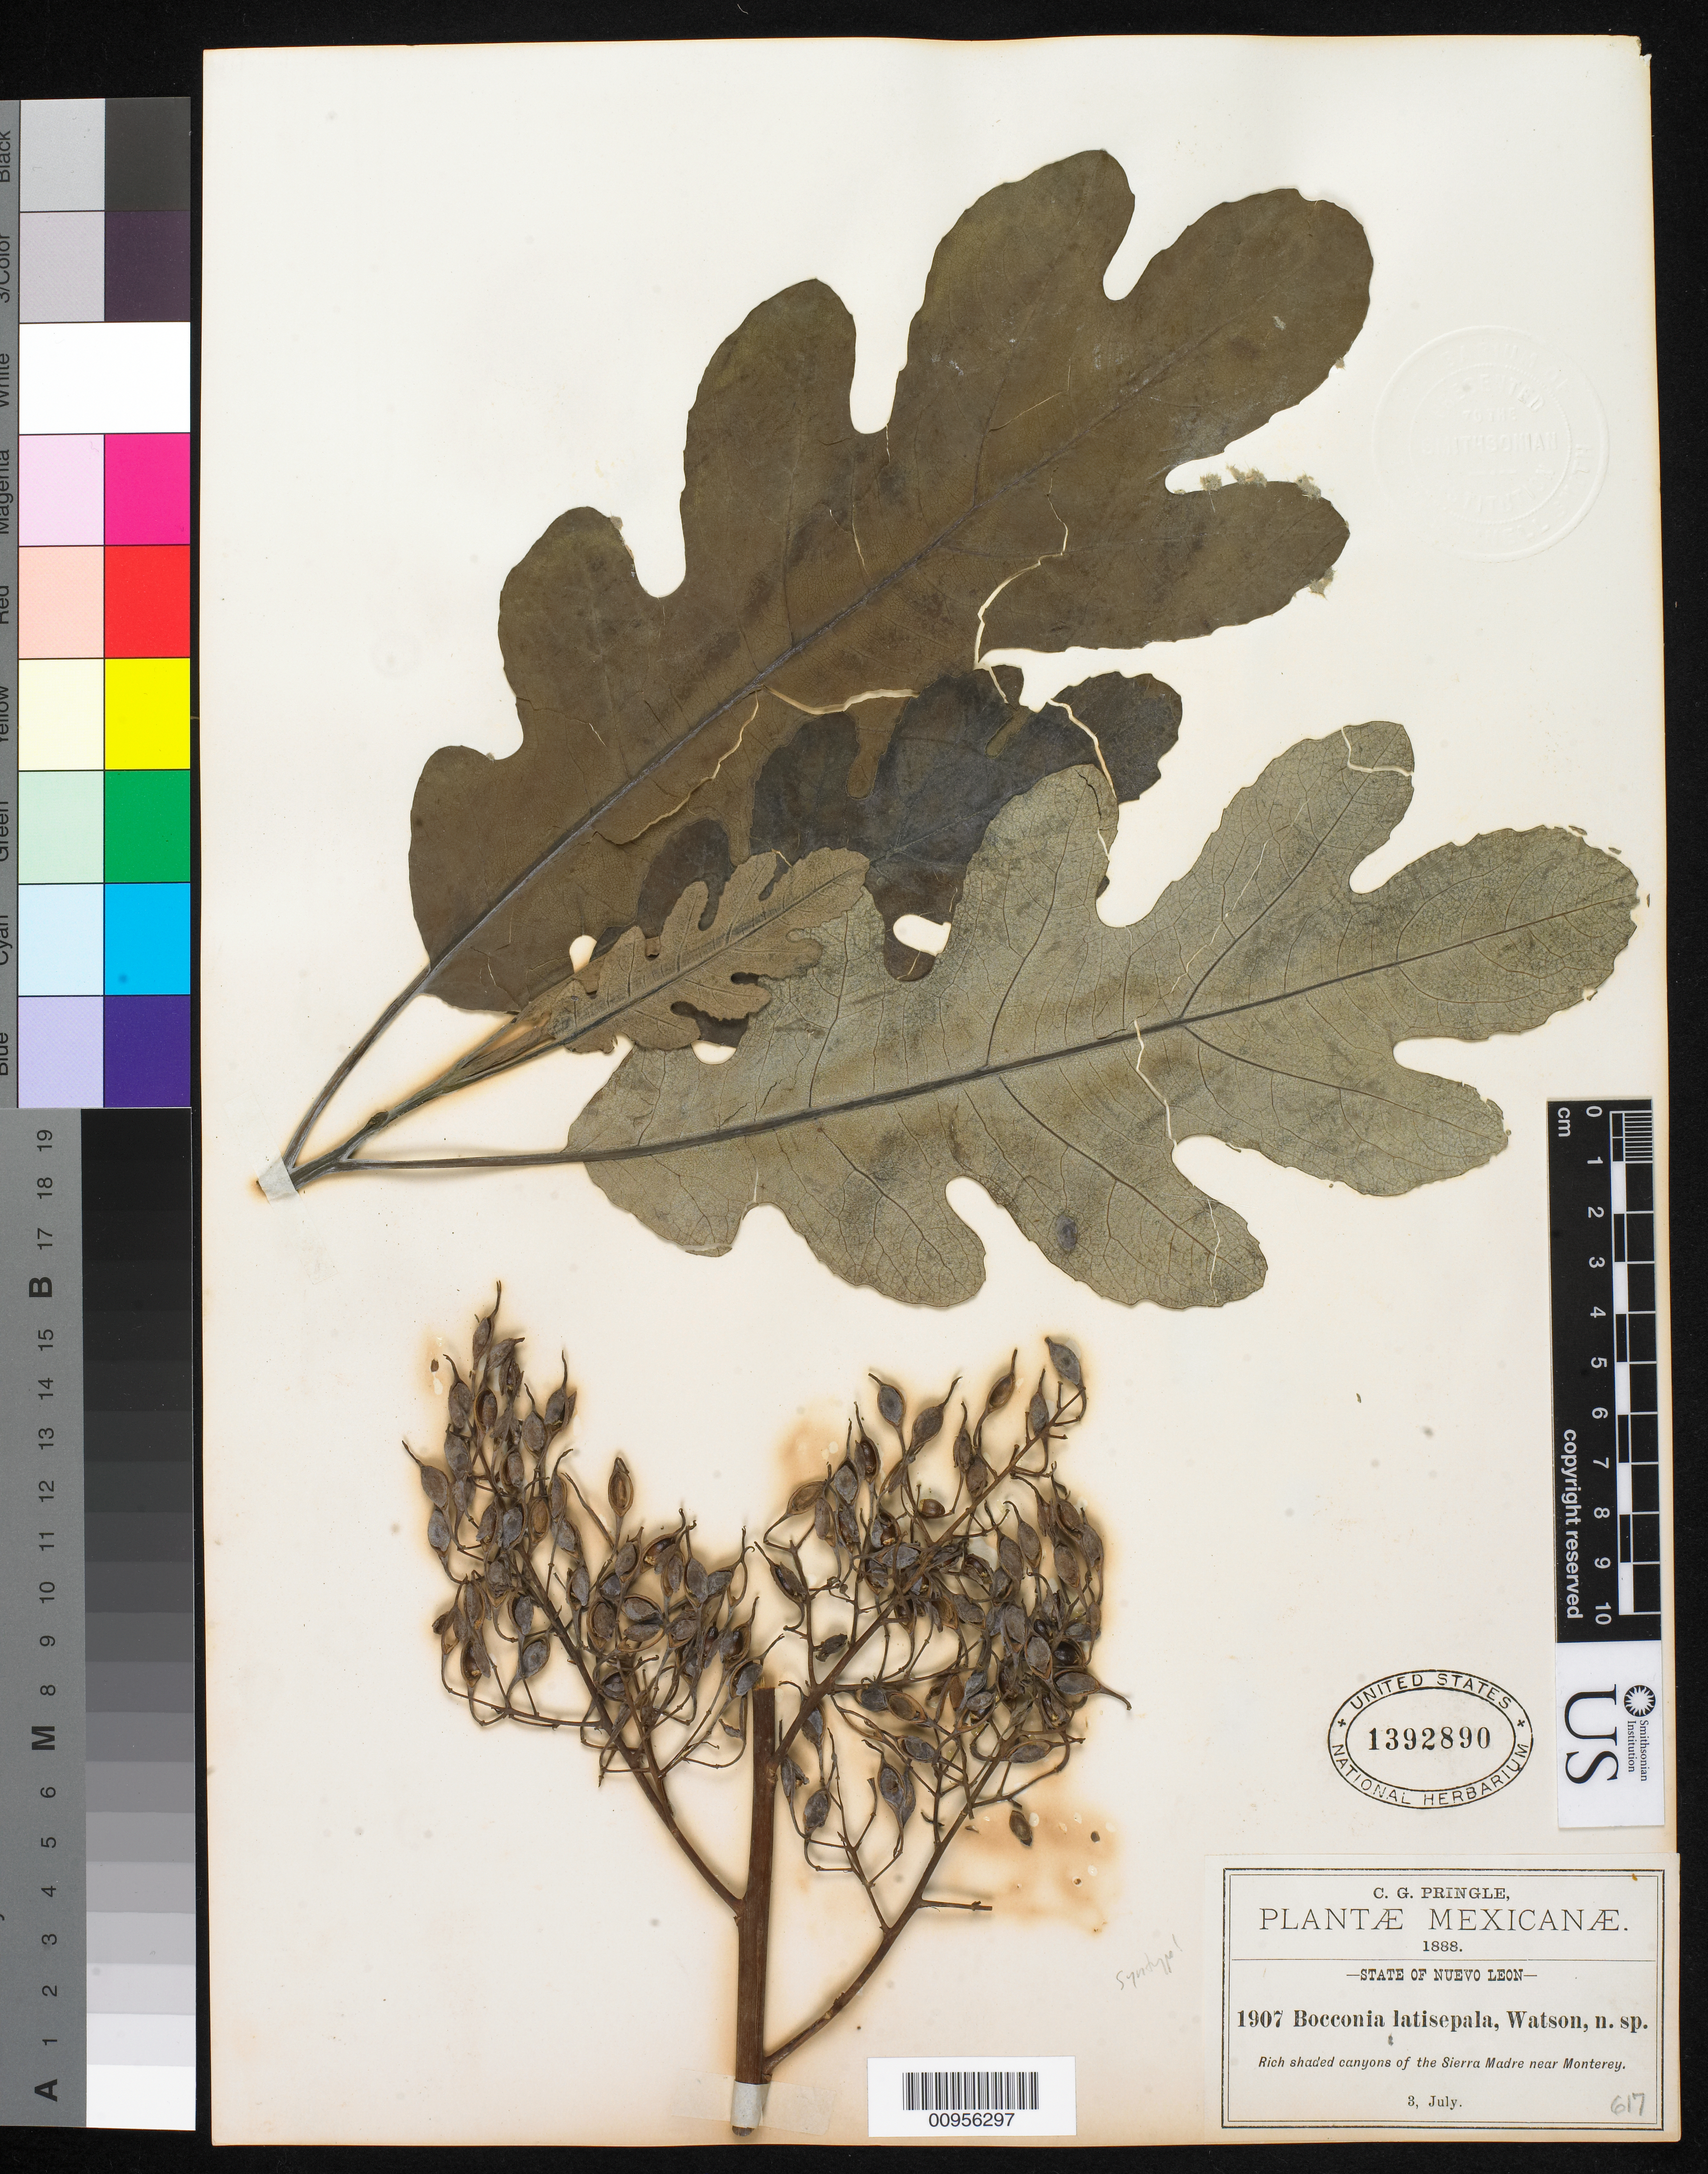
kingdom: Plantae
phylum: Tracheophyta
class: Magnoliopsida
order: Ranunculales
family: Papaveraceae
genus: Bocconia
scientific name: Bocconia latisepala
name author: S. Watson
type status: Syntype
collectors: C. G. Pringle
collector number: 1907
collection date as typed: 03 Jul 1888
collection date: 1888-07-03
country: Mexico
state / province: Nuevo León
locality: Rich shaded canyons of the Sierra Madre near Monterey.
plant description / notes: Specimen ex John Donnell Smith herbarium.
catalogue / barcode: US 1392890